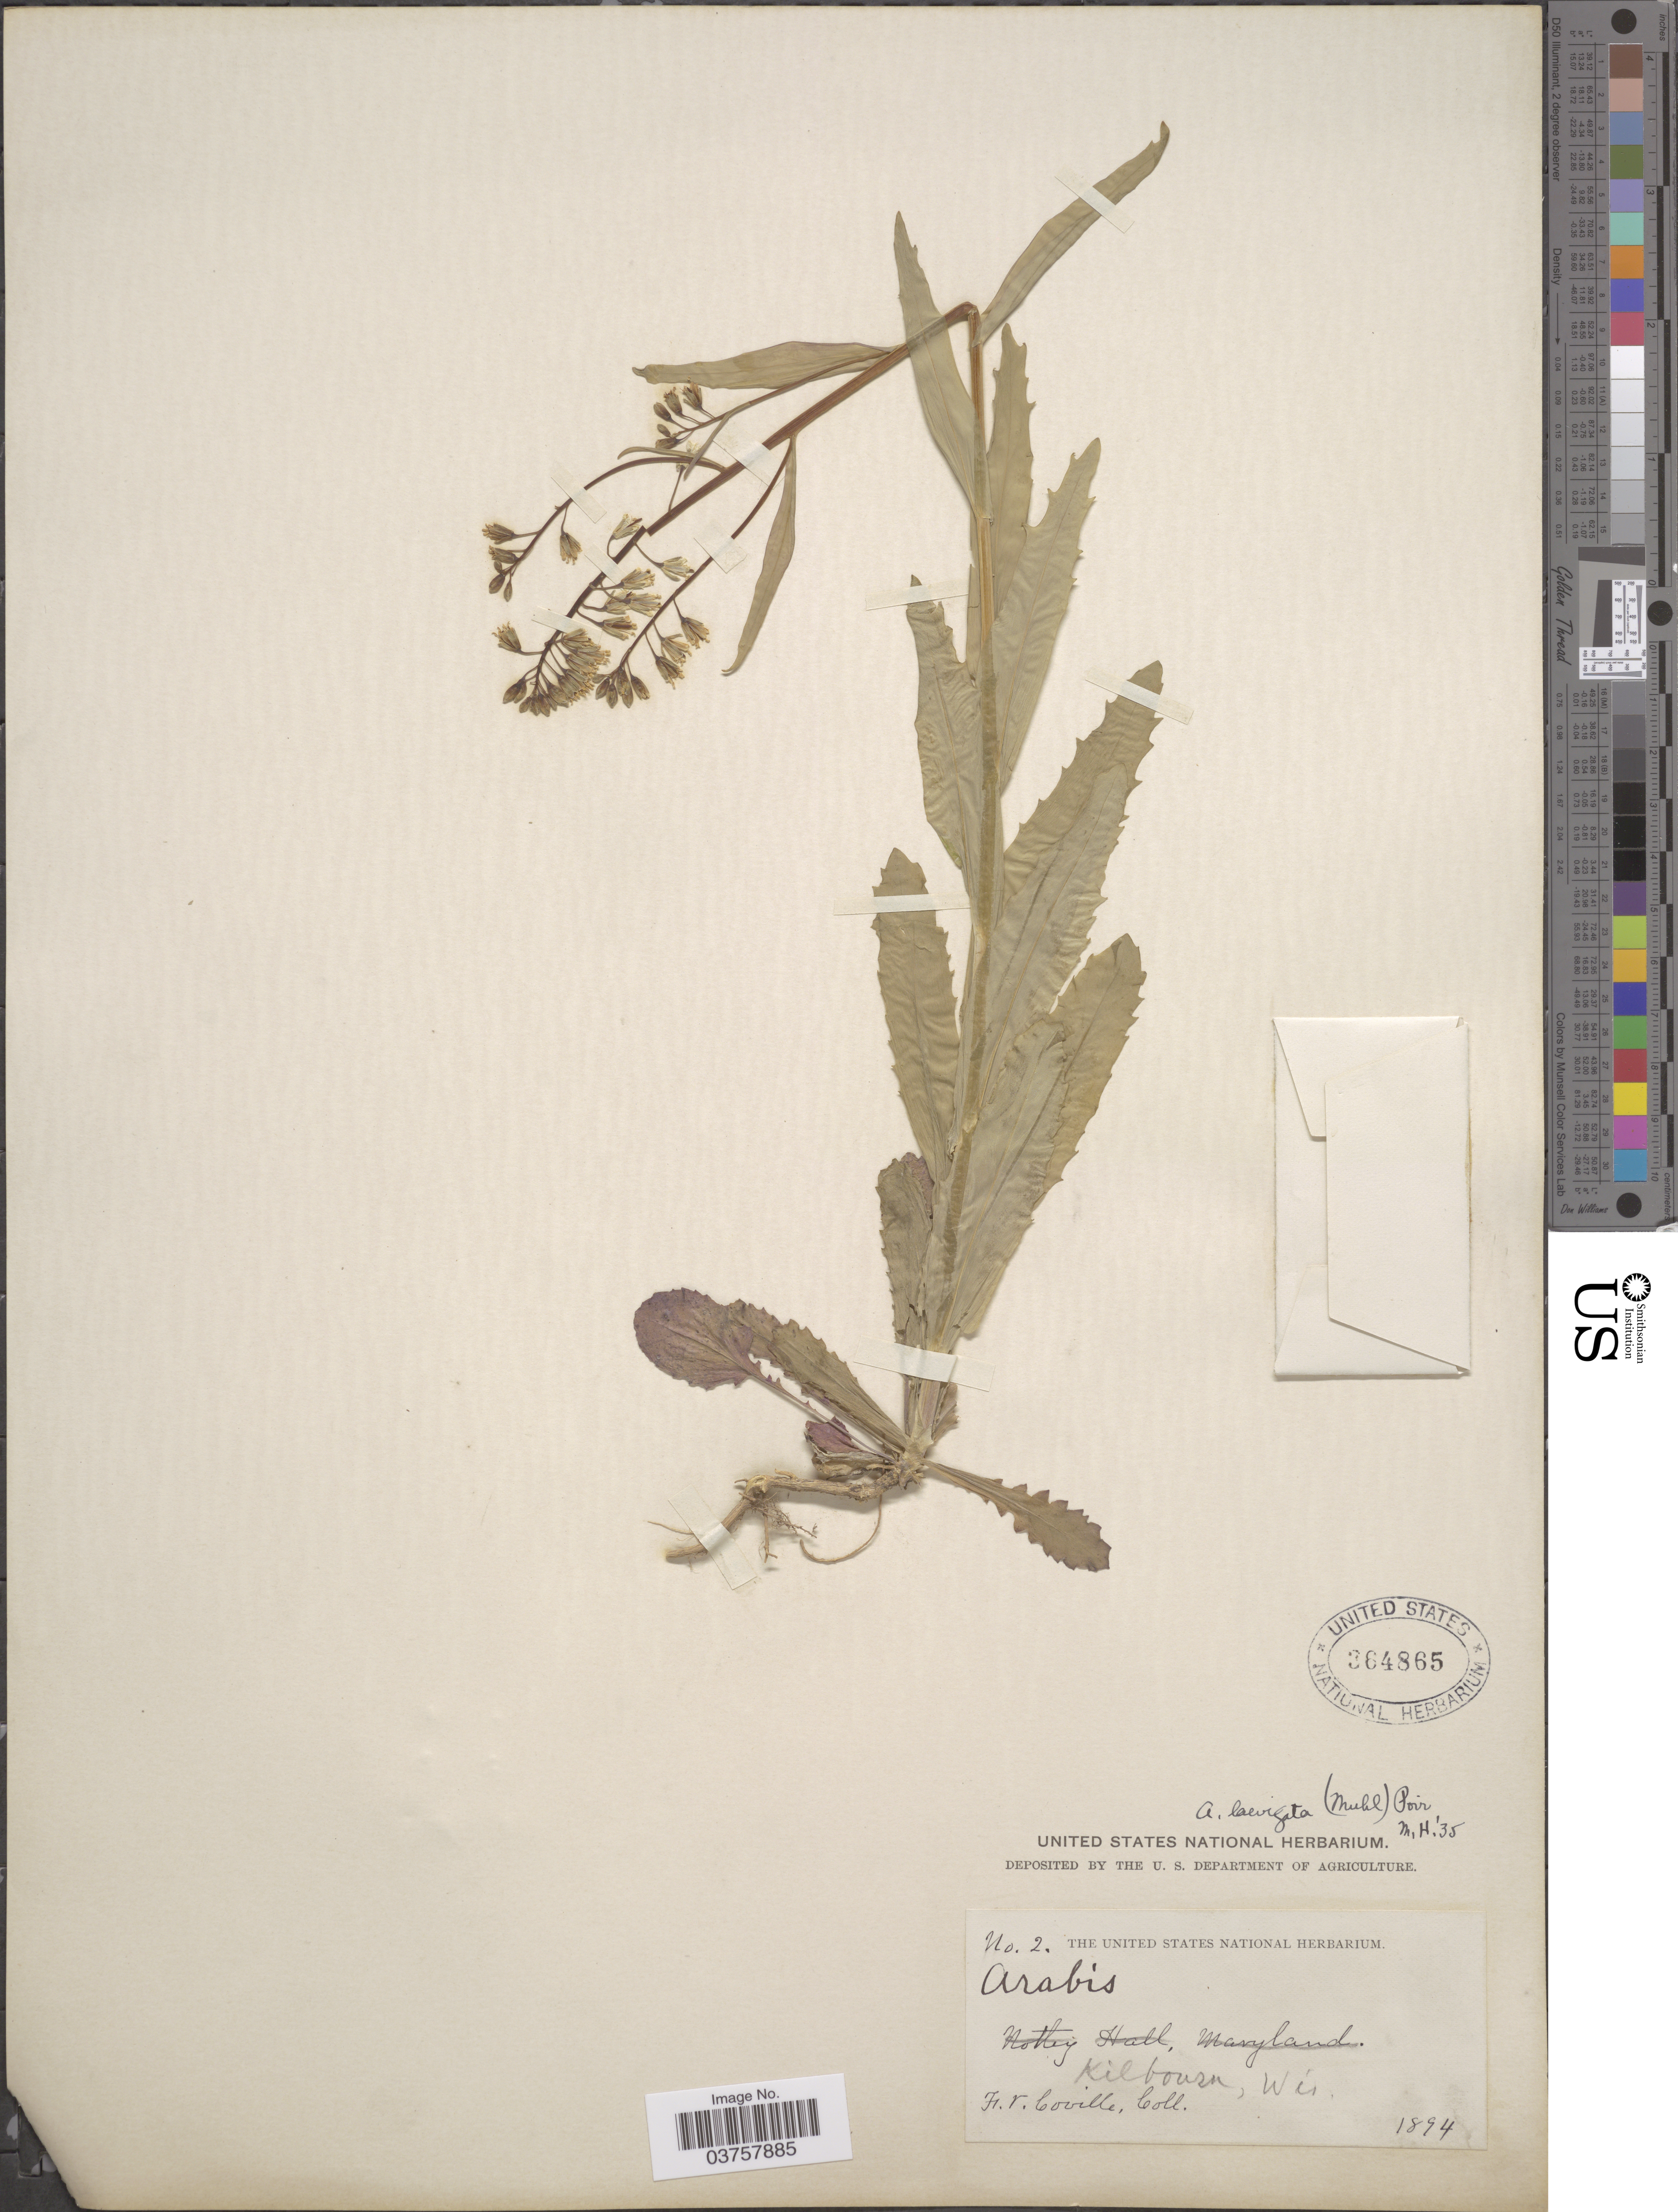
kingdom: Plantae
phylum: Tracheophyta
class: Magnoliopsida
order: Brassicales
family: Brassicaceae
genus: Arabis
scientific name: Arabis laevigata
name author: (Muhl. ex Willd.) Poir.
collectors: F. V. Coville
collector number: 2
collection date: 1894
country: United States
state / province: Wisconsin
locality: Kilbourn.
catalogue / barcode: US 364865